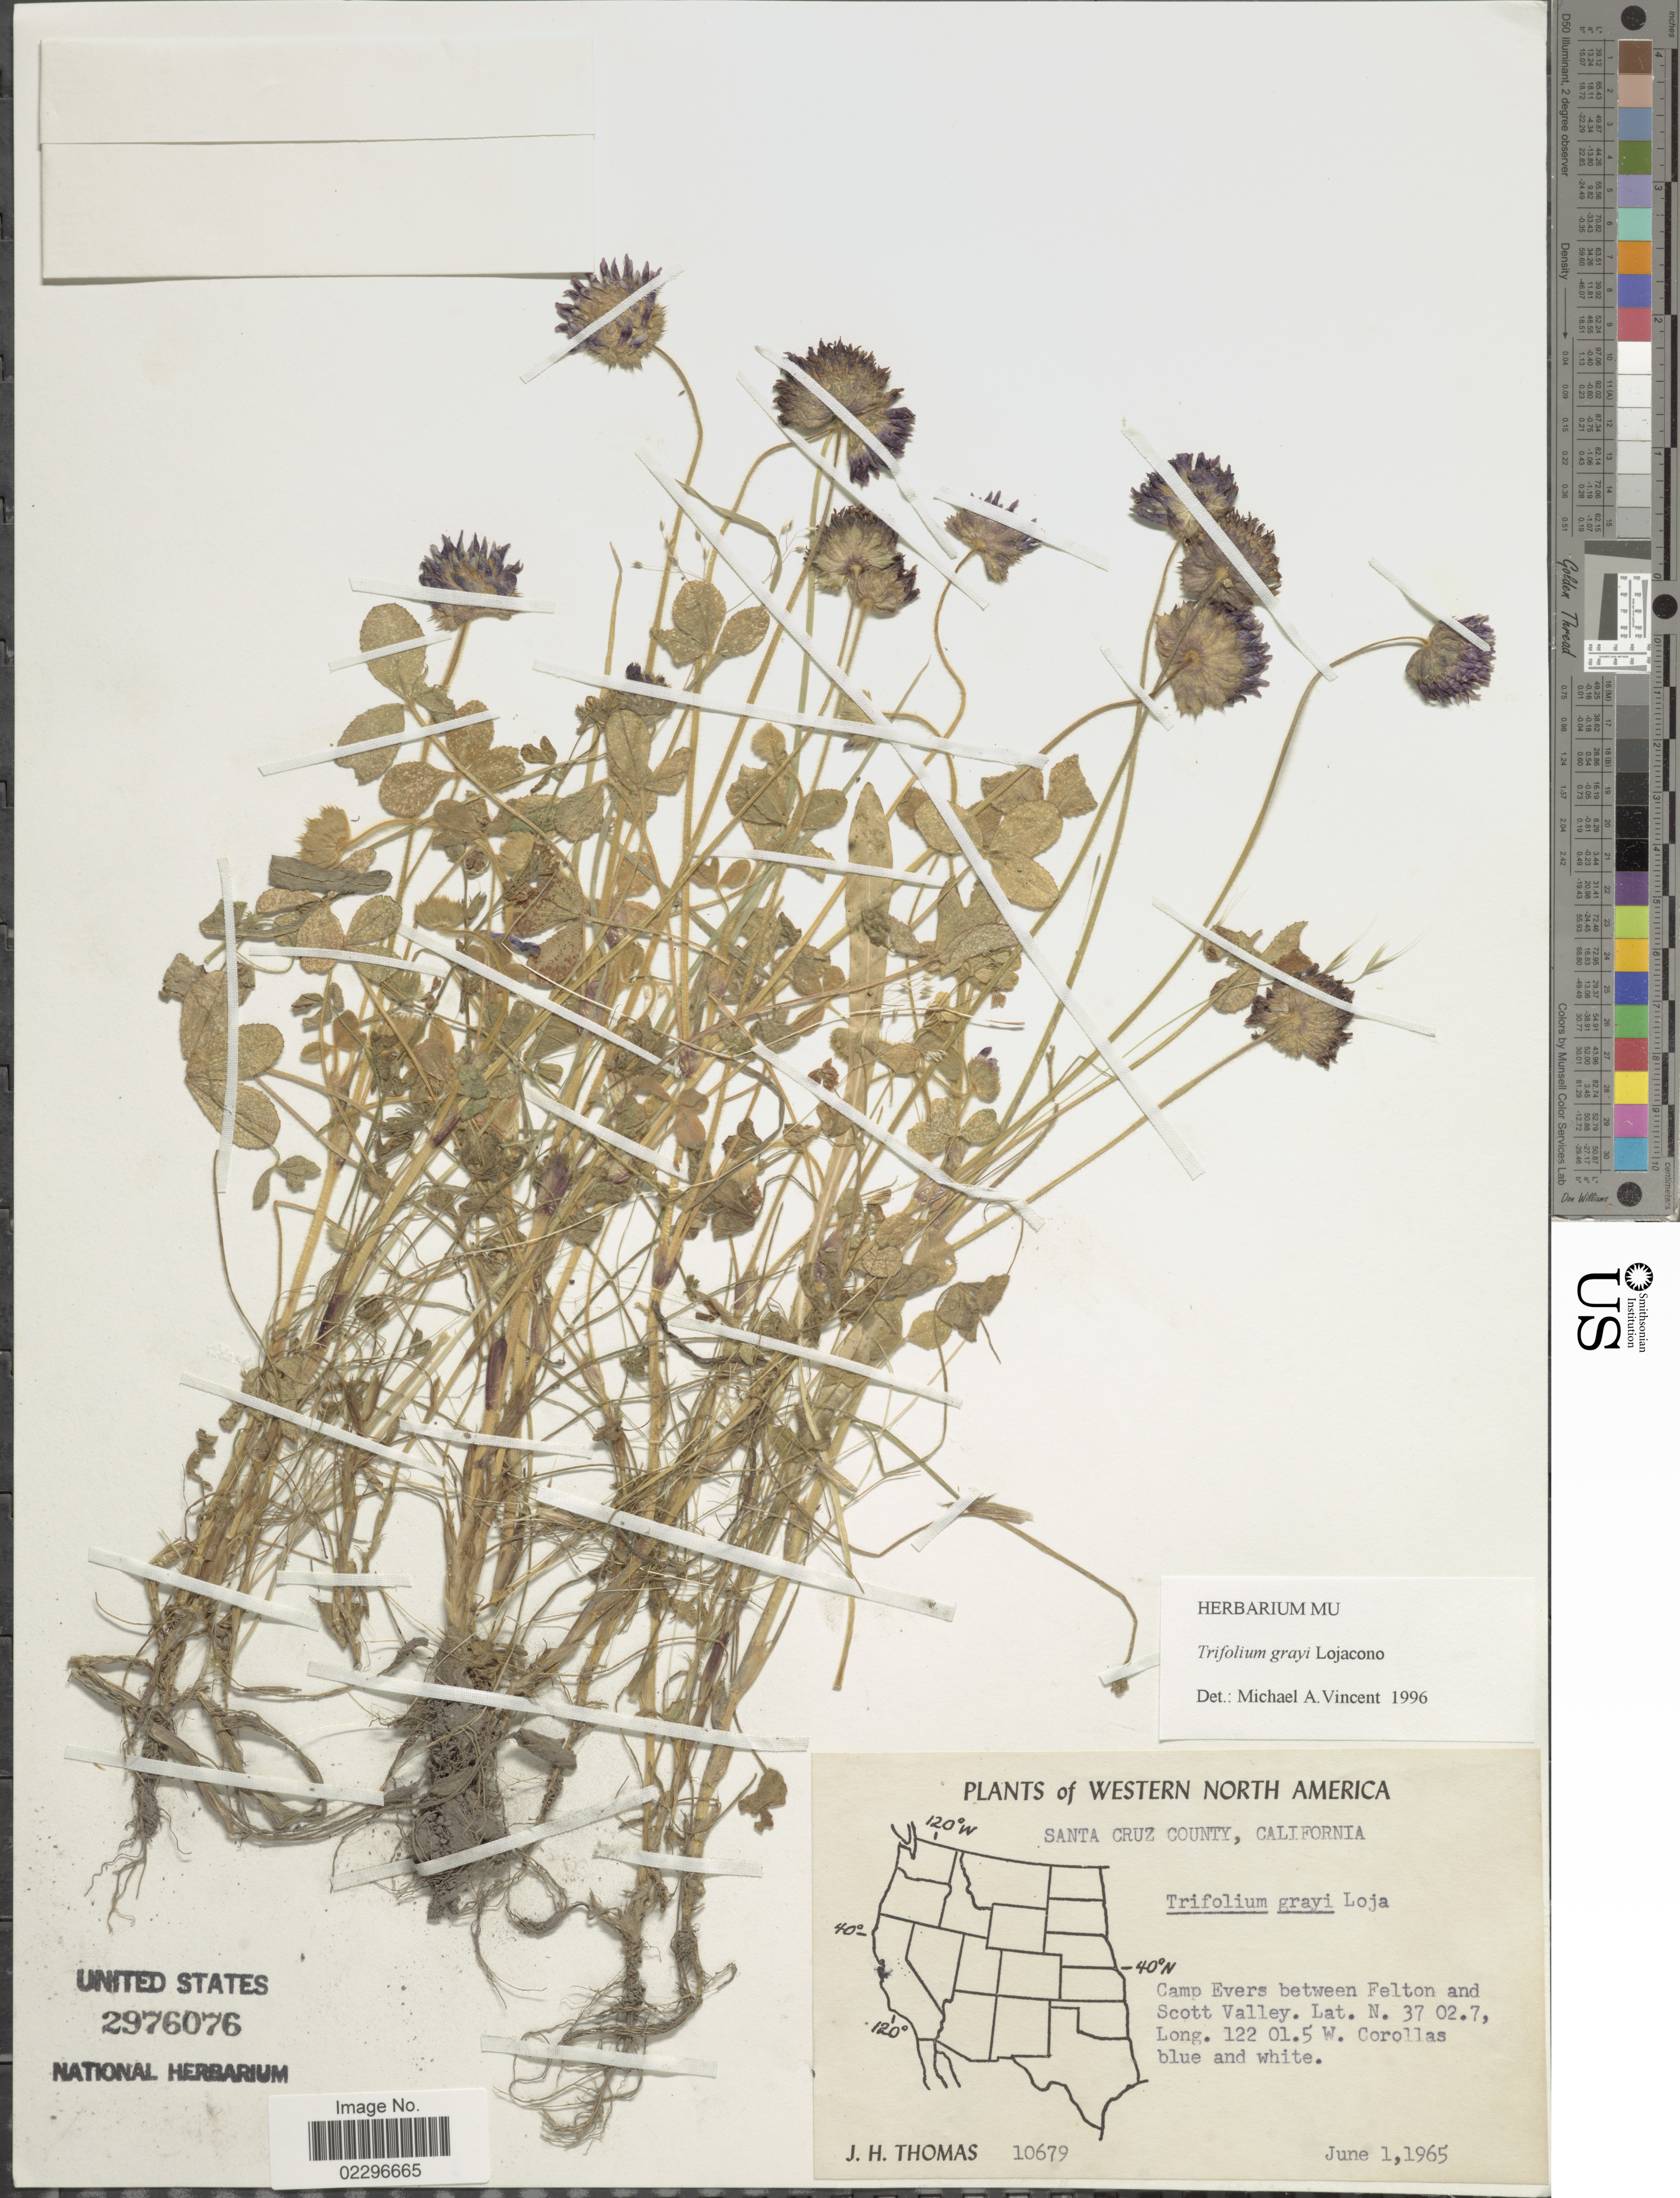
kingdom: Plantae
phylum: Tracheophyta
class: Magnoliopsida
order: Fabales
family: Fabaceae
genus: Trifolium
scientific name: Trifolium grayi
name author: Lojac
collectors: J. H. Thomas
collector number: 10679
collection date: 1965-06-01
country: United States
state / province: California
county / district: Santa Cruz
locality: Western North America. Santa Cruz County. Camp Evers between Felton and Scott Valley.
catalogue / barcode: US 2976076